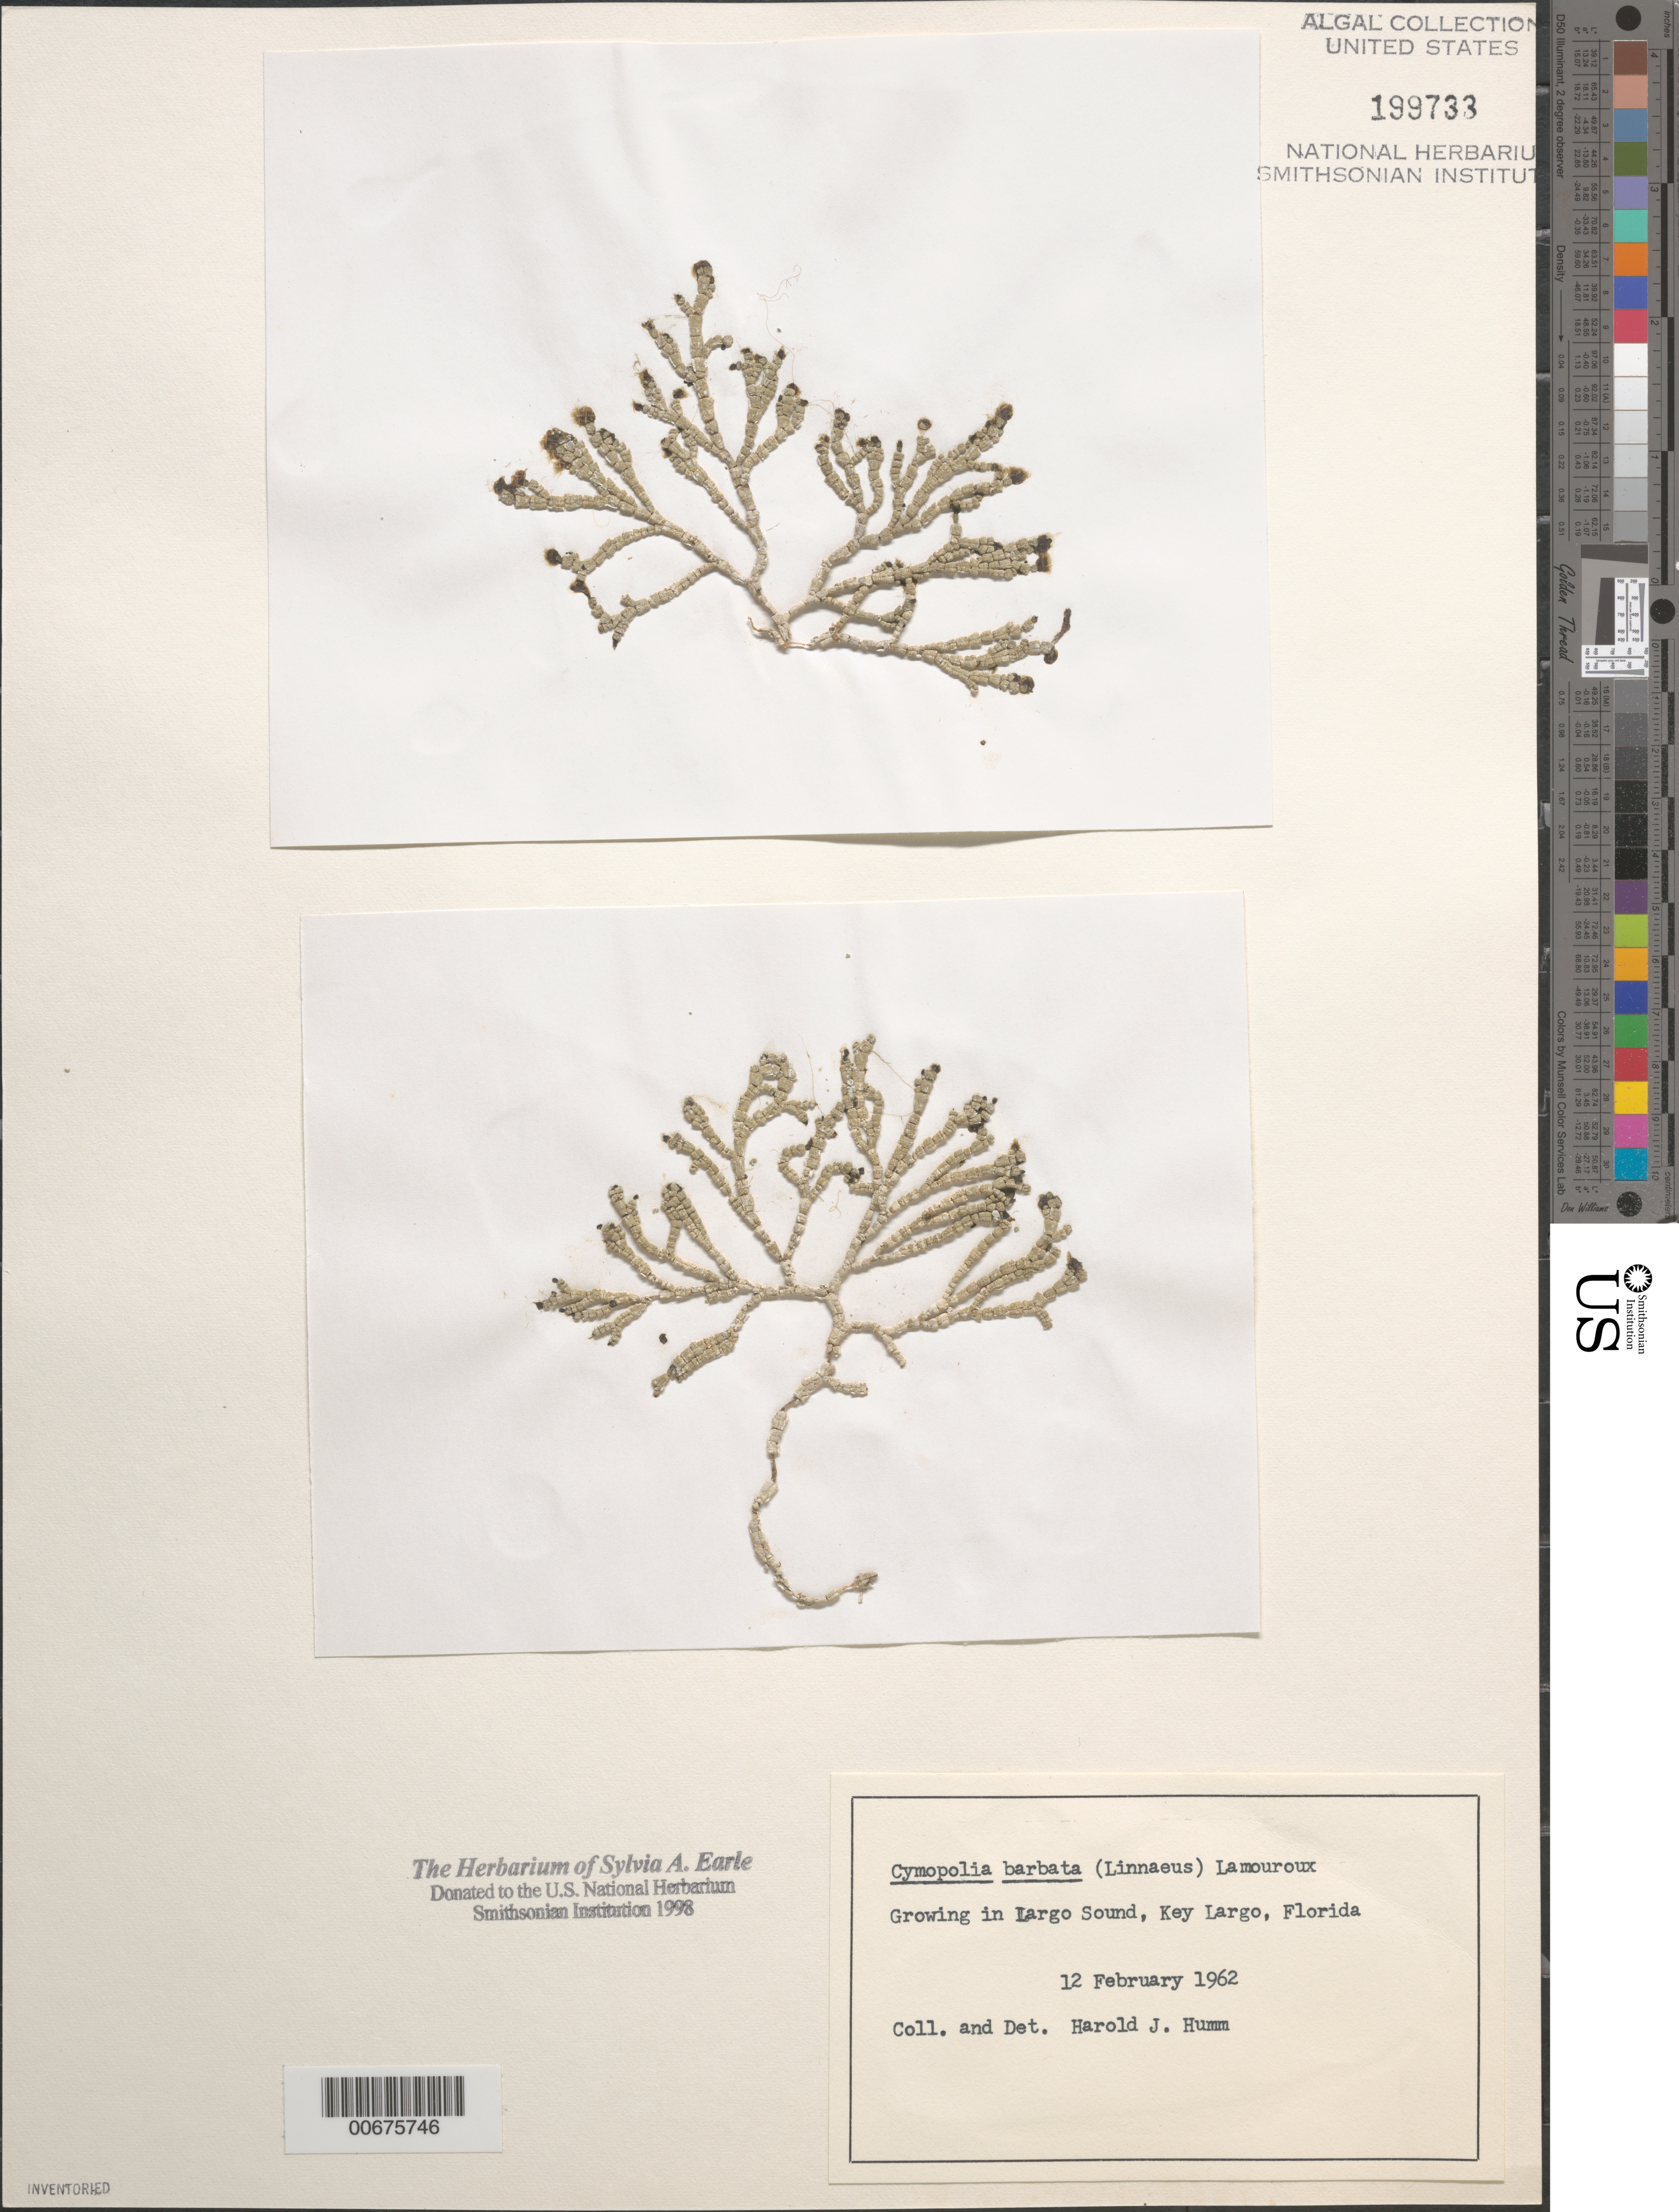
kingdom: Plantae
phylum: Chlorophyta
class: Ulvophyceae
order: Dasycladales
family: Dasycladaceae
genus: Cymopolia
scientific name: Cymopolia barbata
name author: (L.) J.V.Lamouroux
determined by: Humm, Harold J.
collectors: H. J. Humm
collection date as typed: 12 Feb 1962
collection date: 1962-02-12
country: United States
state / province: Florida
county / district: Monroe County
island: Key Largo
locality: Key Largo Sound (Largo Sound)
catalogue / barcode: US 199733